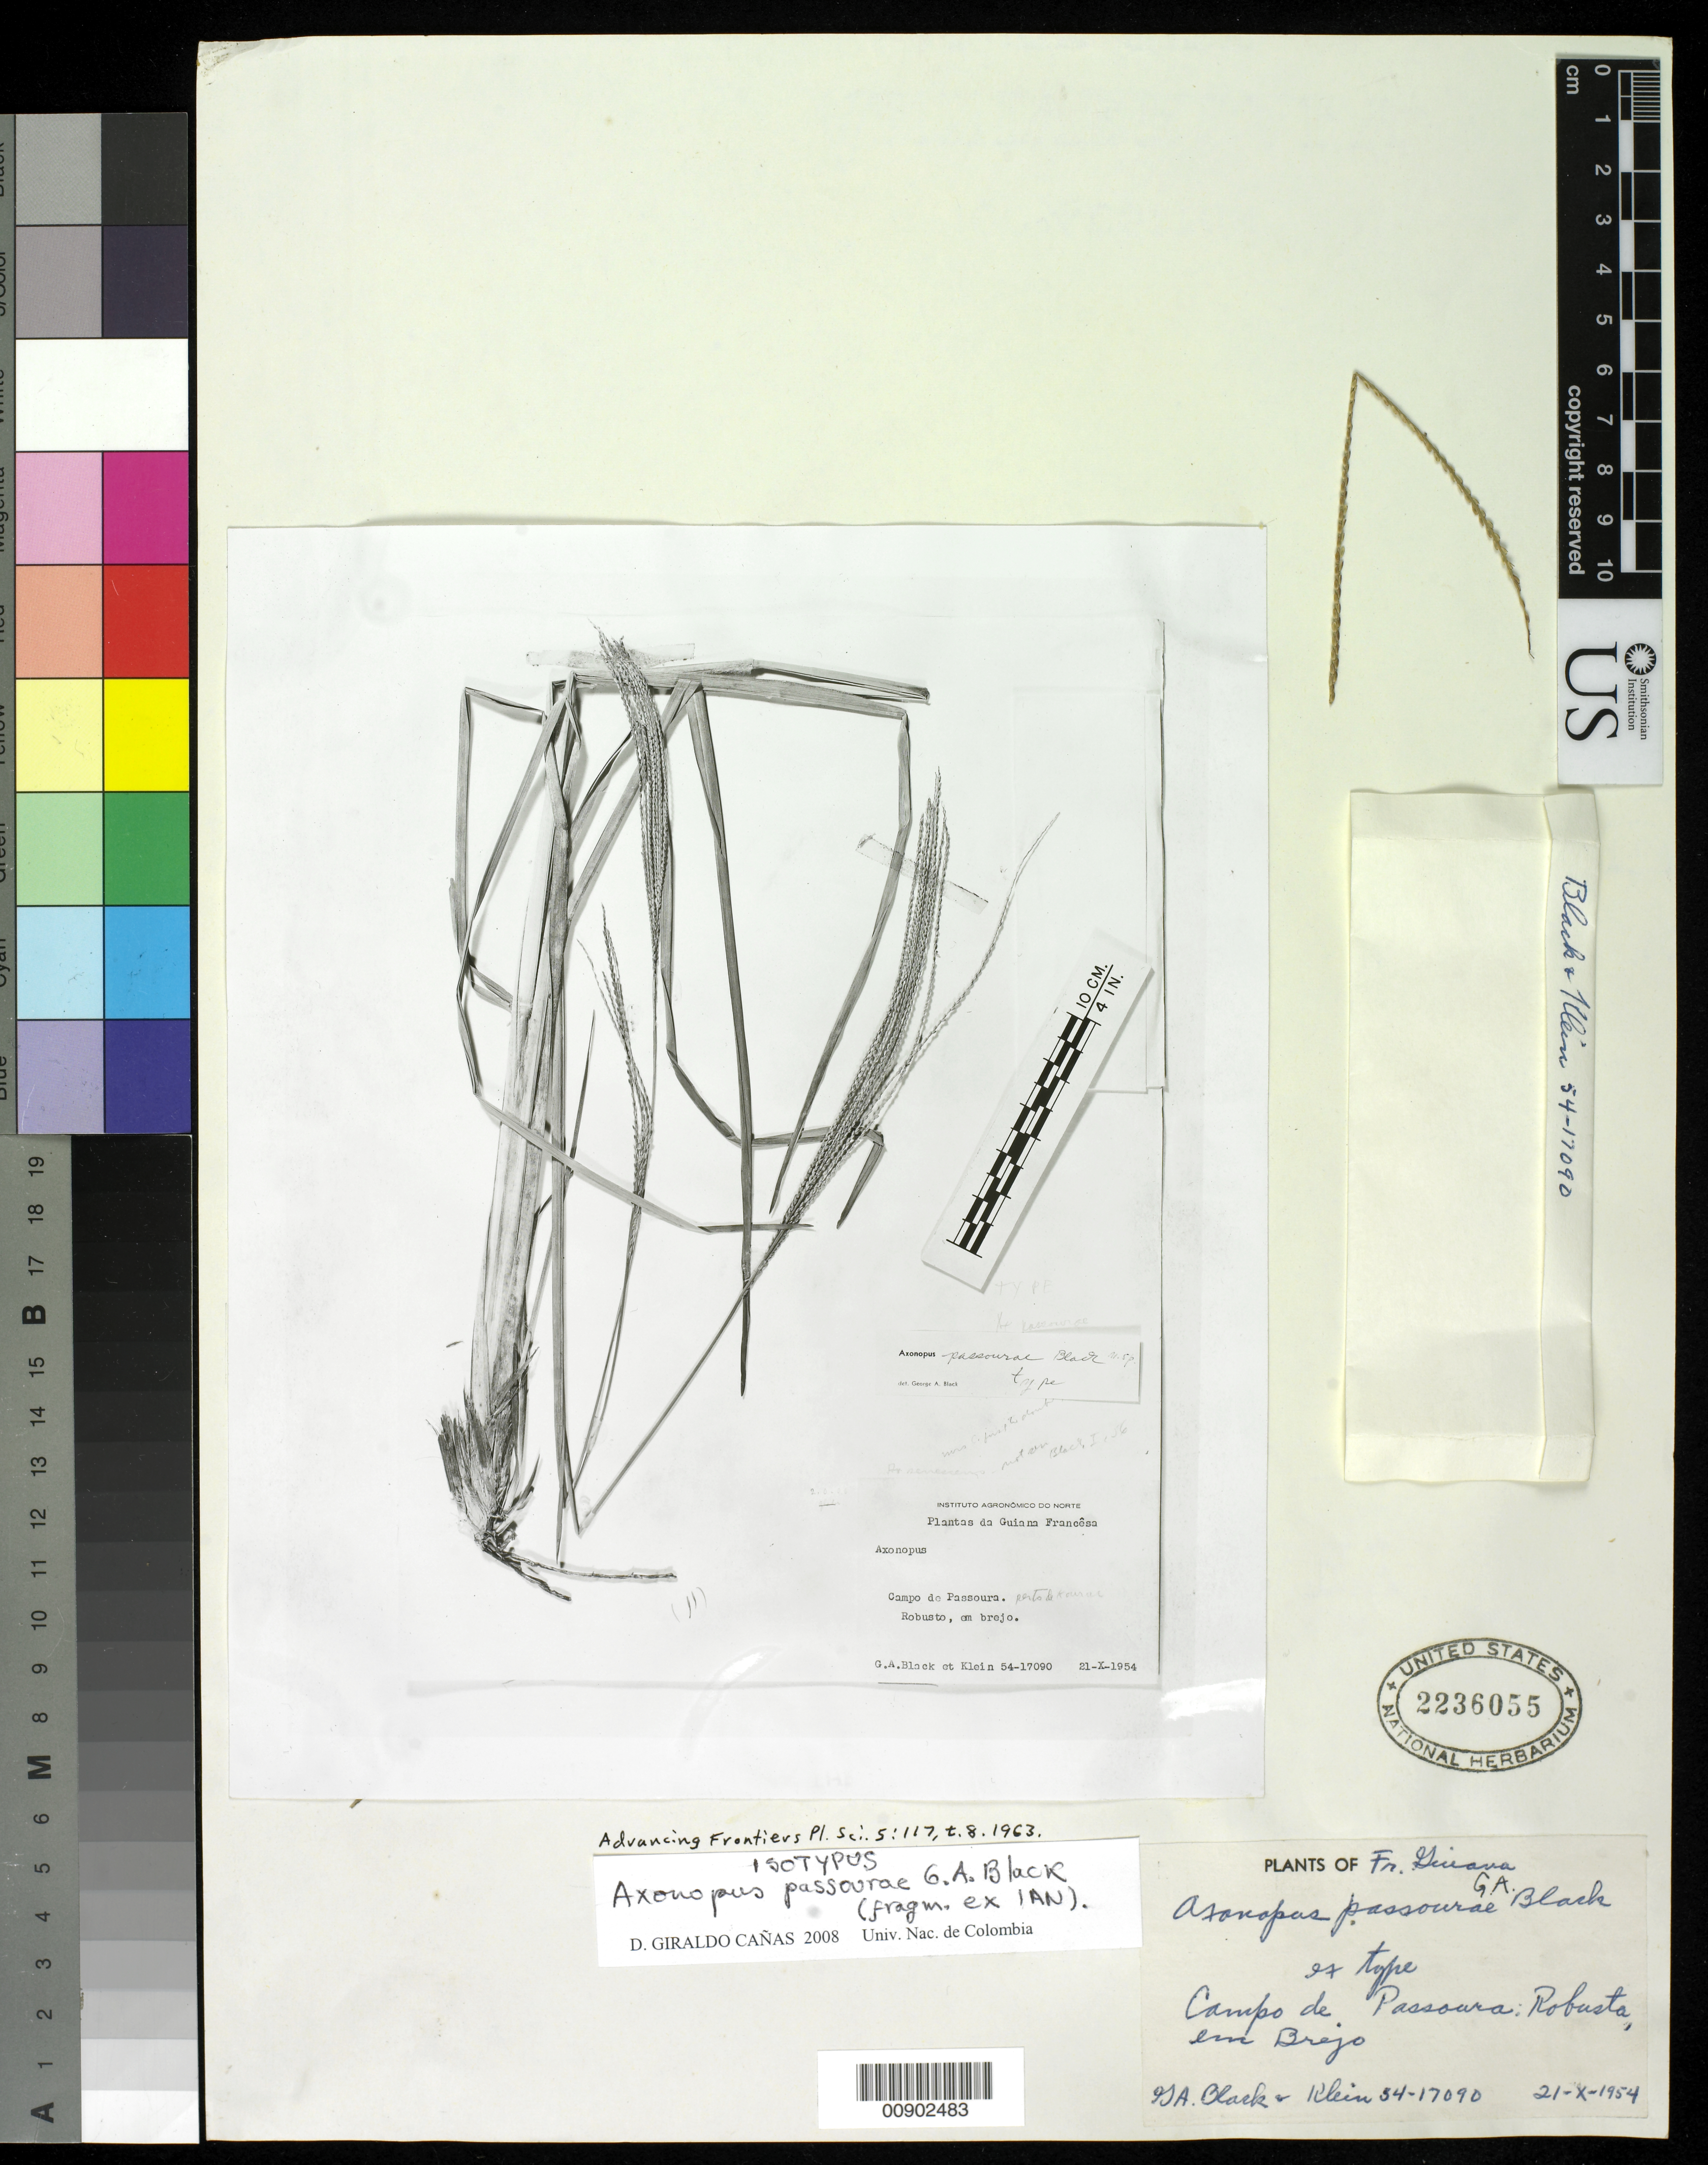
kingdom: Plantae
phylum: Tracheophyta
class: Liliopsida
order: Poales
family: Poaceae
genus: Axonopus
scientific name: Axonopus passourae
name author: G.A. Black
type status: Isotype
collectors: G. A. Black & R. M. Klein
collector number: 54-17090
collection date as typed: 21 Oct 1954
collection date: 1954-10-21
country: French Guiana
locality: Campo de Passoura.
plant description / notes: Fragmentary material of type specimen ex herb. IAN.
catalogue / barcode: US 2236055